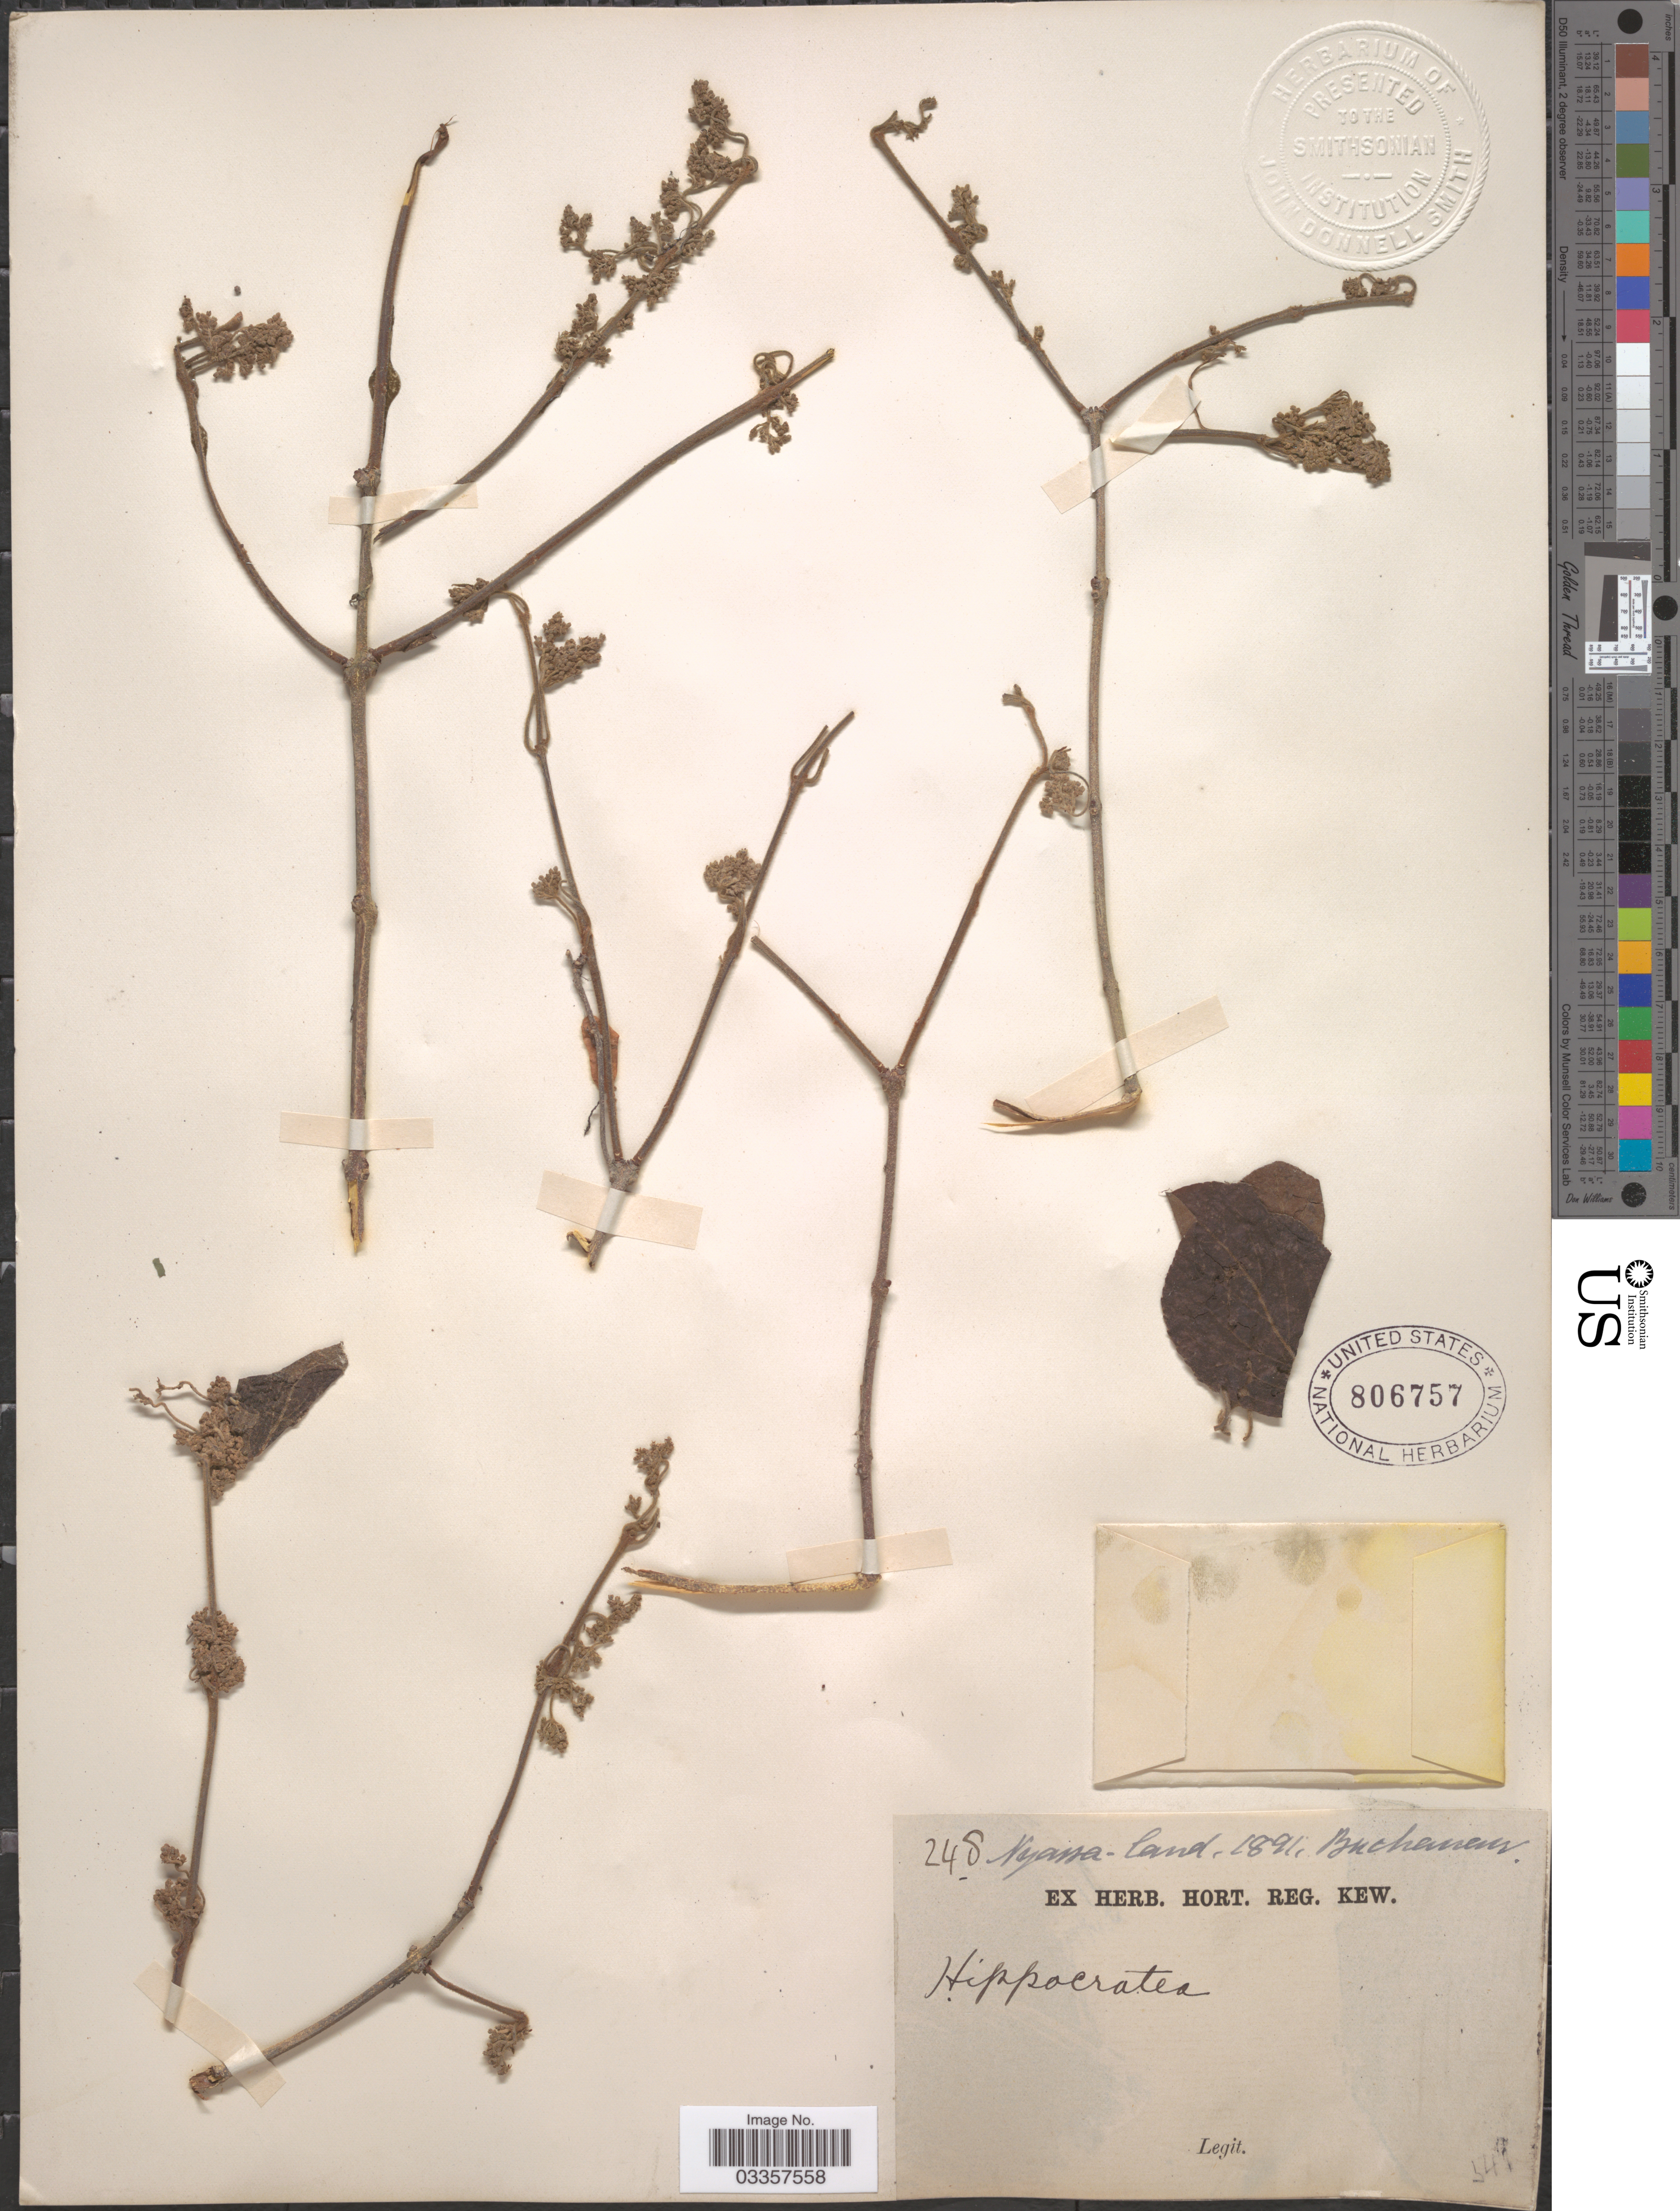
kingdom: Plantae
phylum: Tracheophyta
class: Magnoliopsida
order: Celastrales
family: Celastraceae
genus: Hippocratea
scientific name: Hippocratea sp.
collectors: -. Buchanan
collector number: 248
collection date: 1891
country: Malawi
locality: Nyassa-land.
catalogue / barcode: US 806757